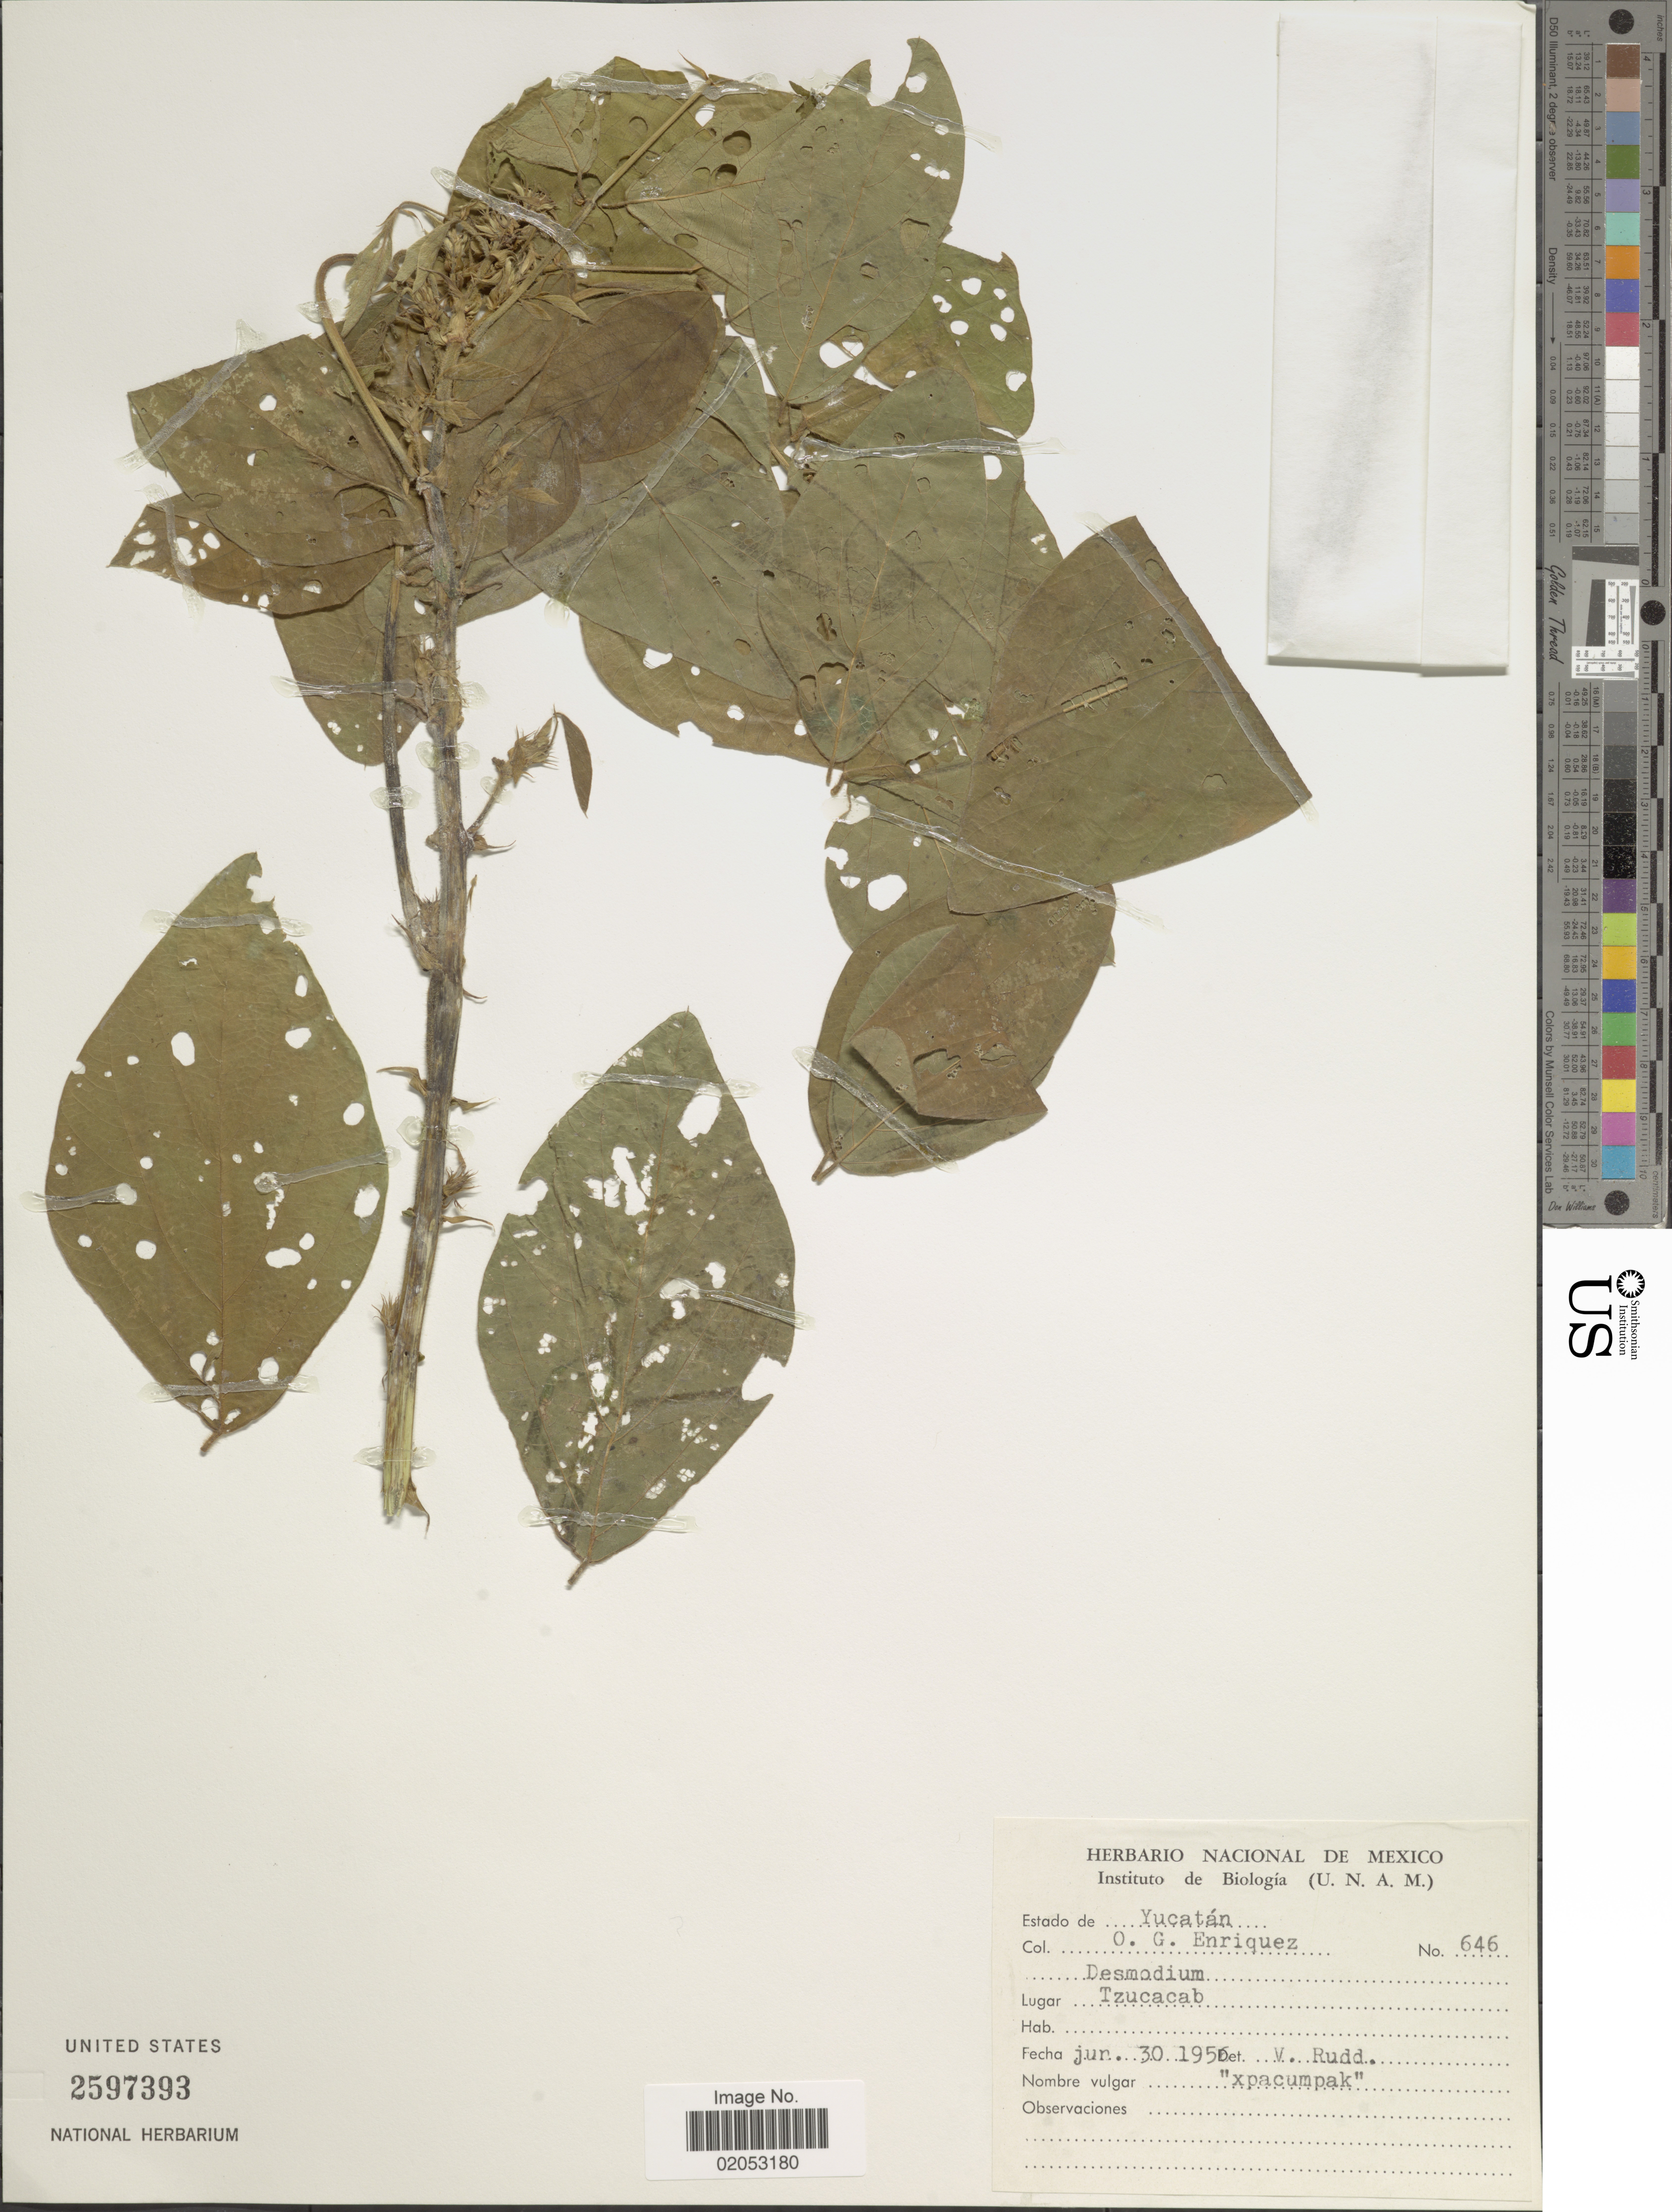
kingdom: Plantae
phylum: Tracheophyta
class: Magnoliopsida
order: Fabales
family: Fabaceae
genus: Desmodium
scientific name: Desmodium sp.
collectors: O. Enriquez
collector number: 646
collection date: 1956-06-30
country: Mexico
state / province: Yucatán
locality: Tzucacab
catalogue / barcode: US 2597393